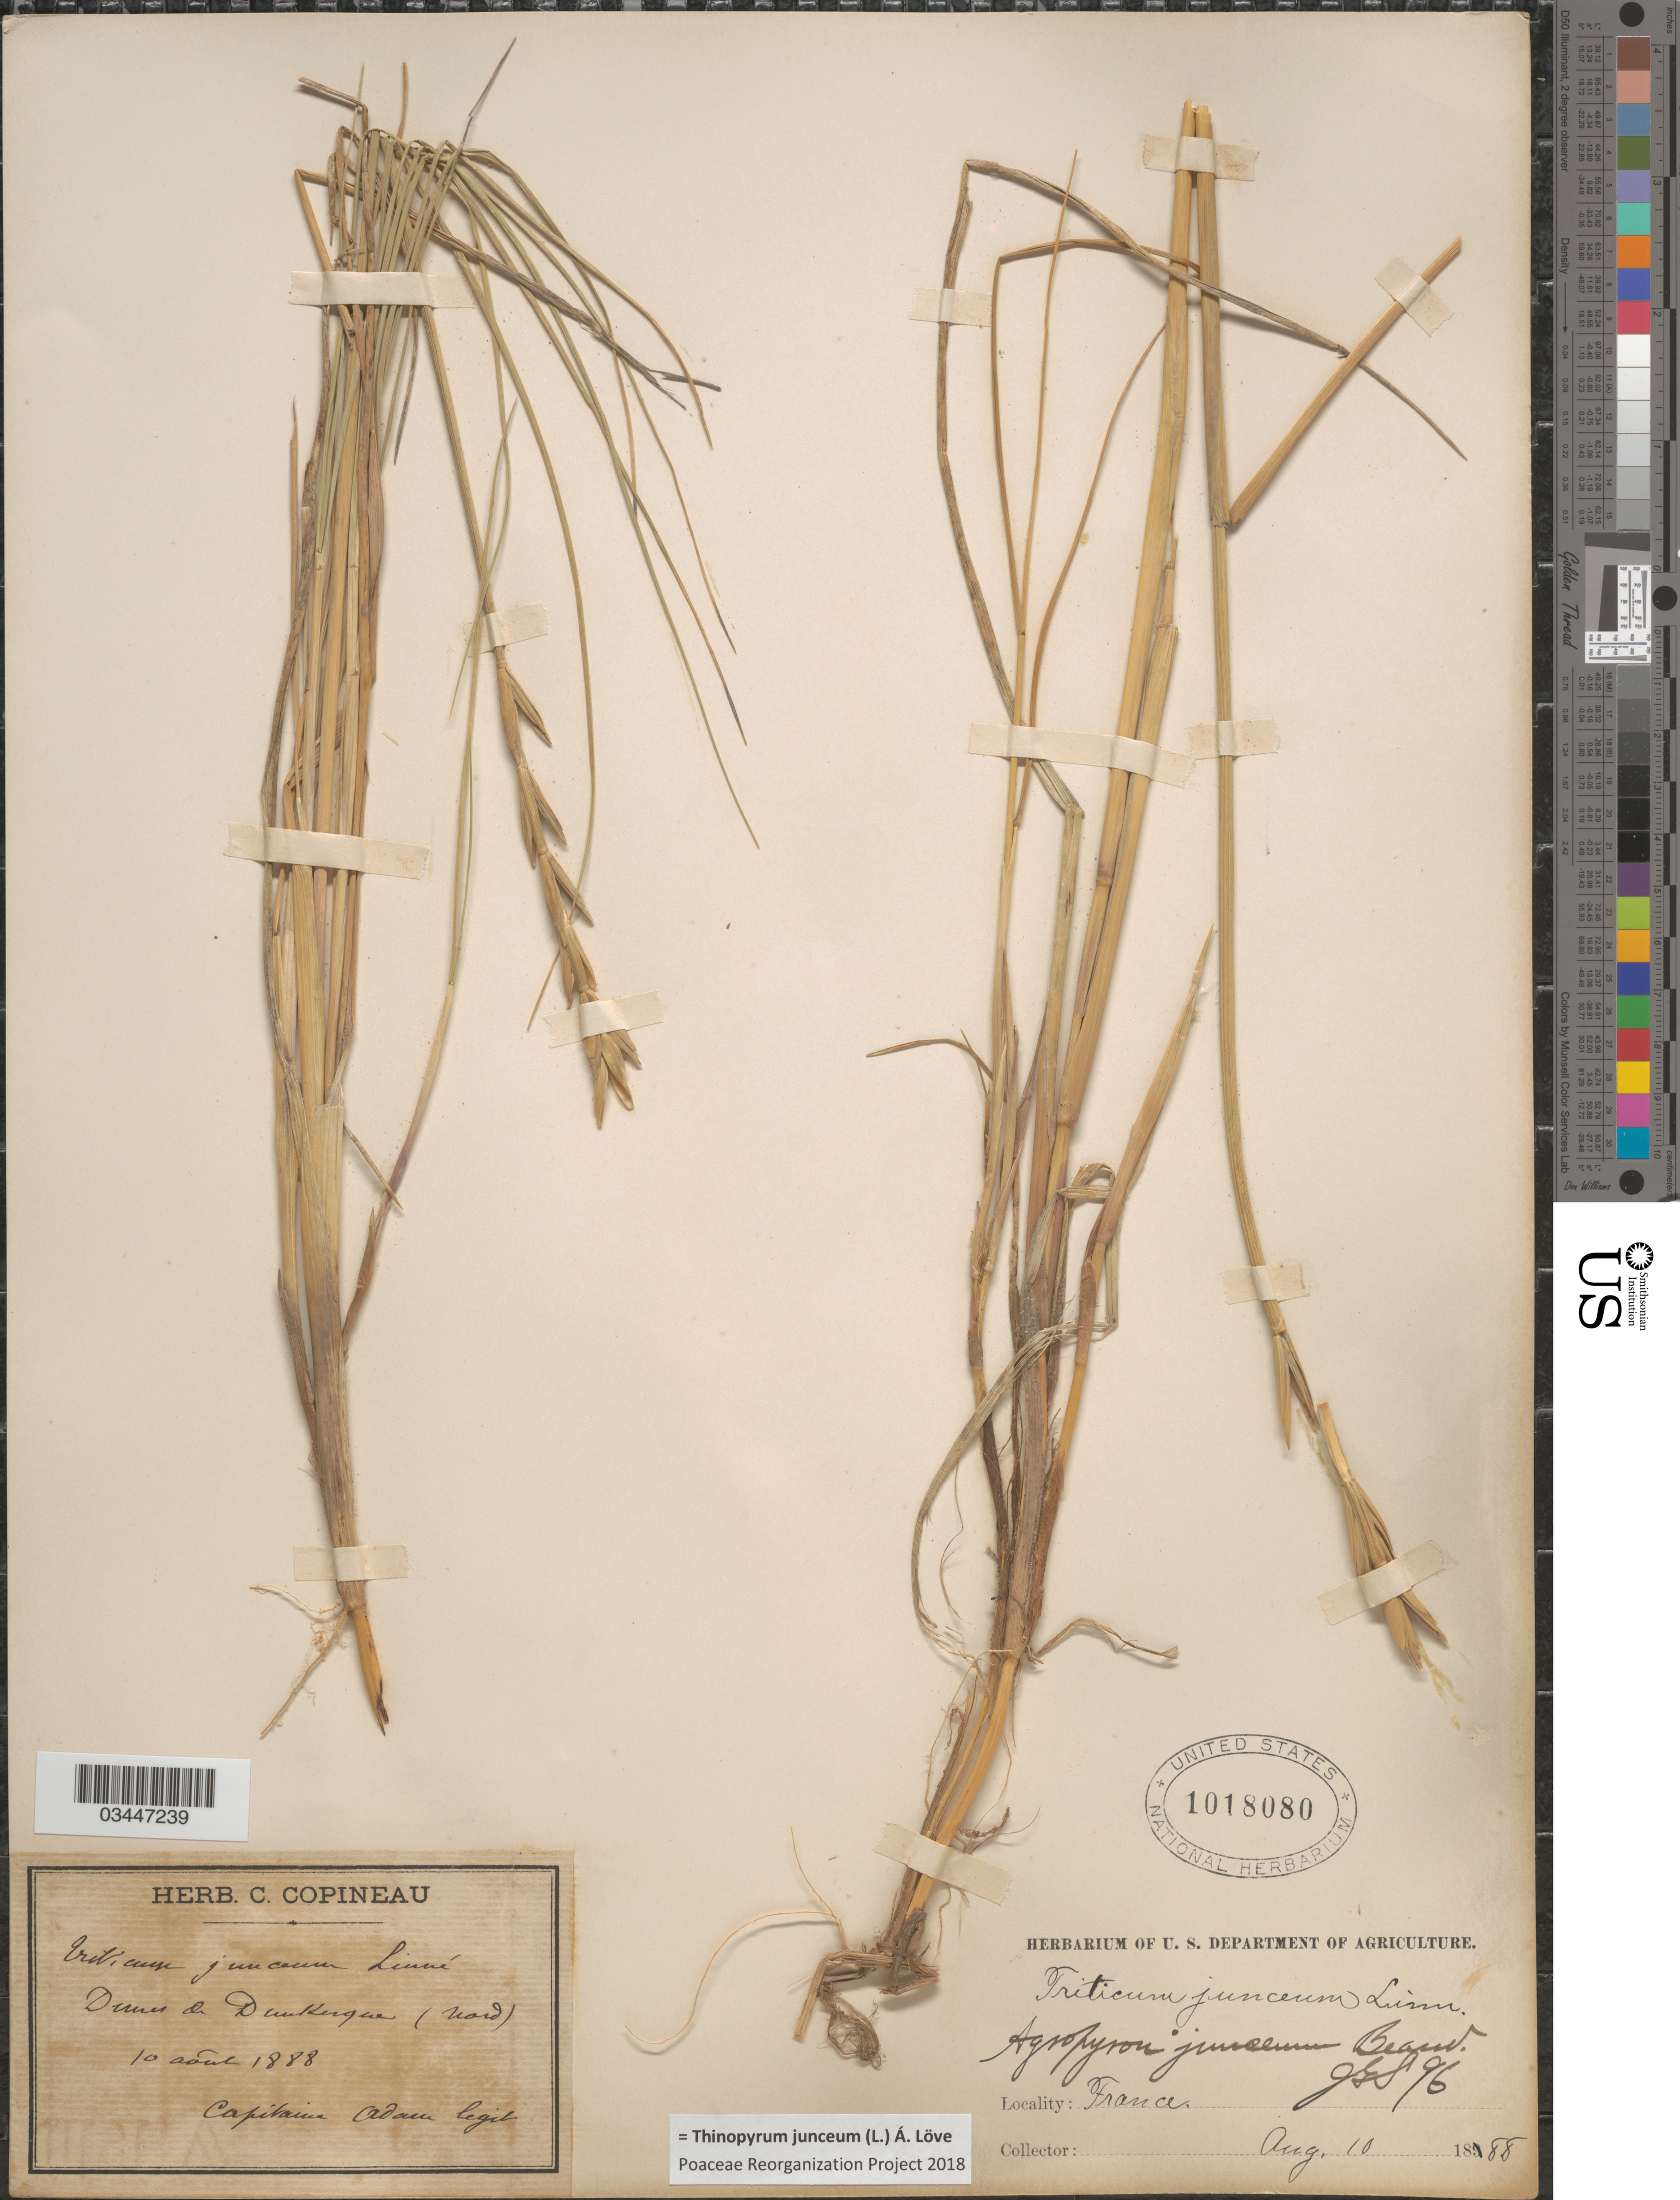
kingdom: Plantae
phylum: Tracheophyta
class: Liliopsida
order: Poales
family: Poaceae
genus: Thinopyrum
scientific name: Thinopyrum junceum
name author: (L.) Á. Löve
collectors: Capitaine Adam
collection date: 1888-08-10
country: France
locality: Dunes de Dunkerque (nord).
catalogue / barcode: US 1018080